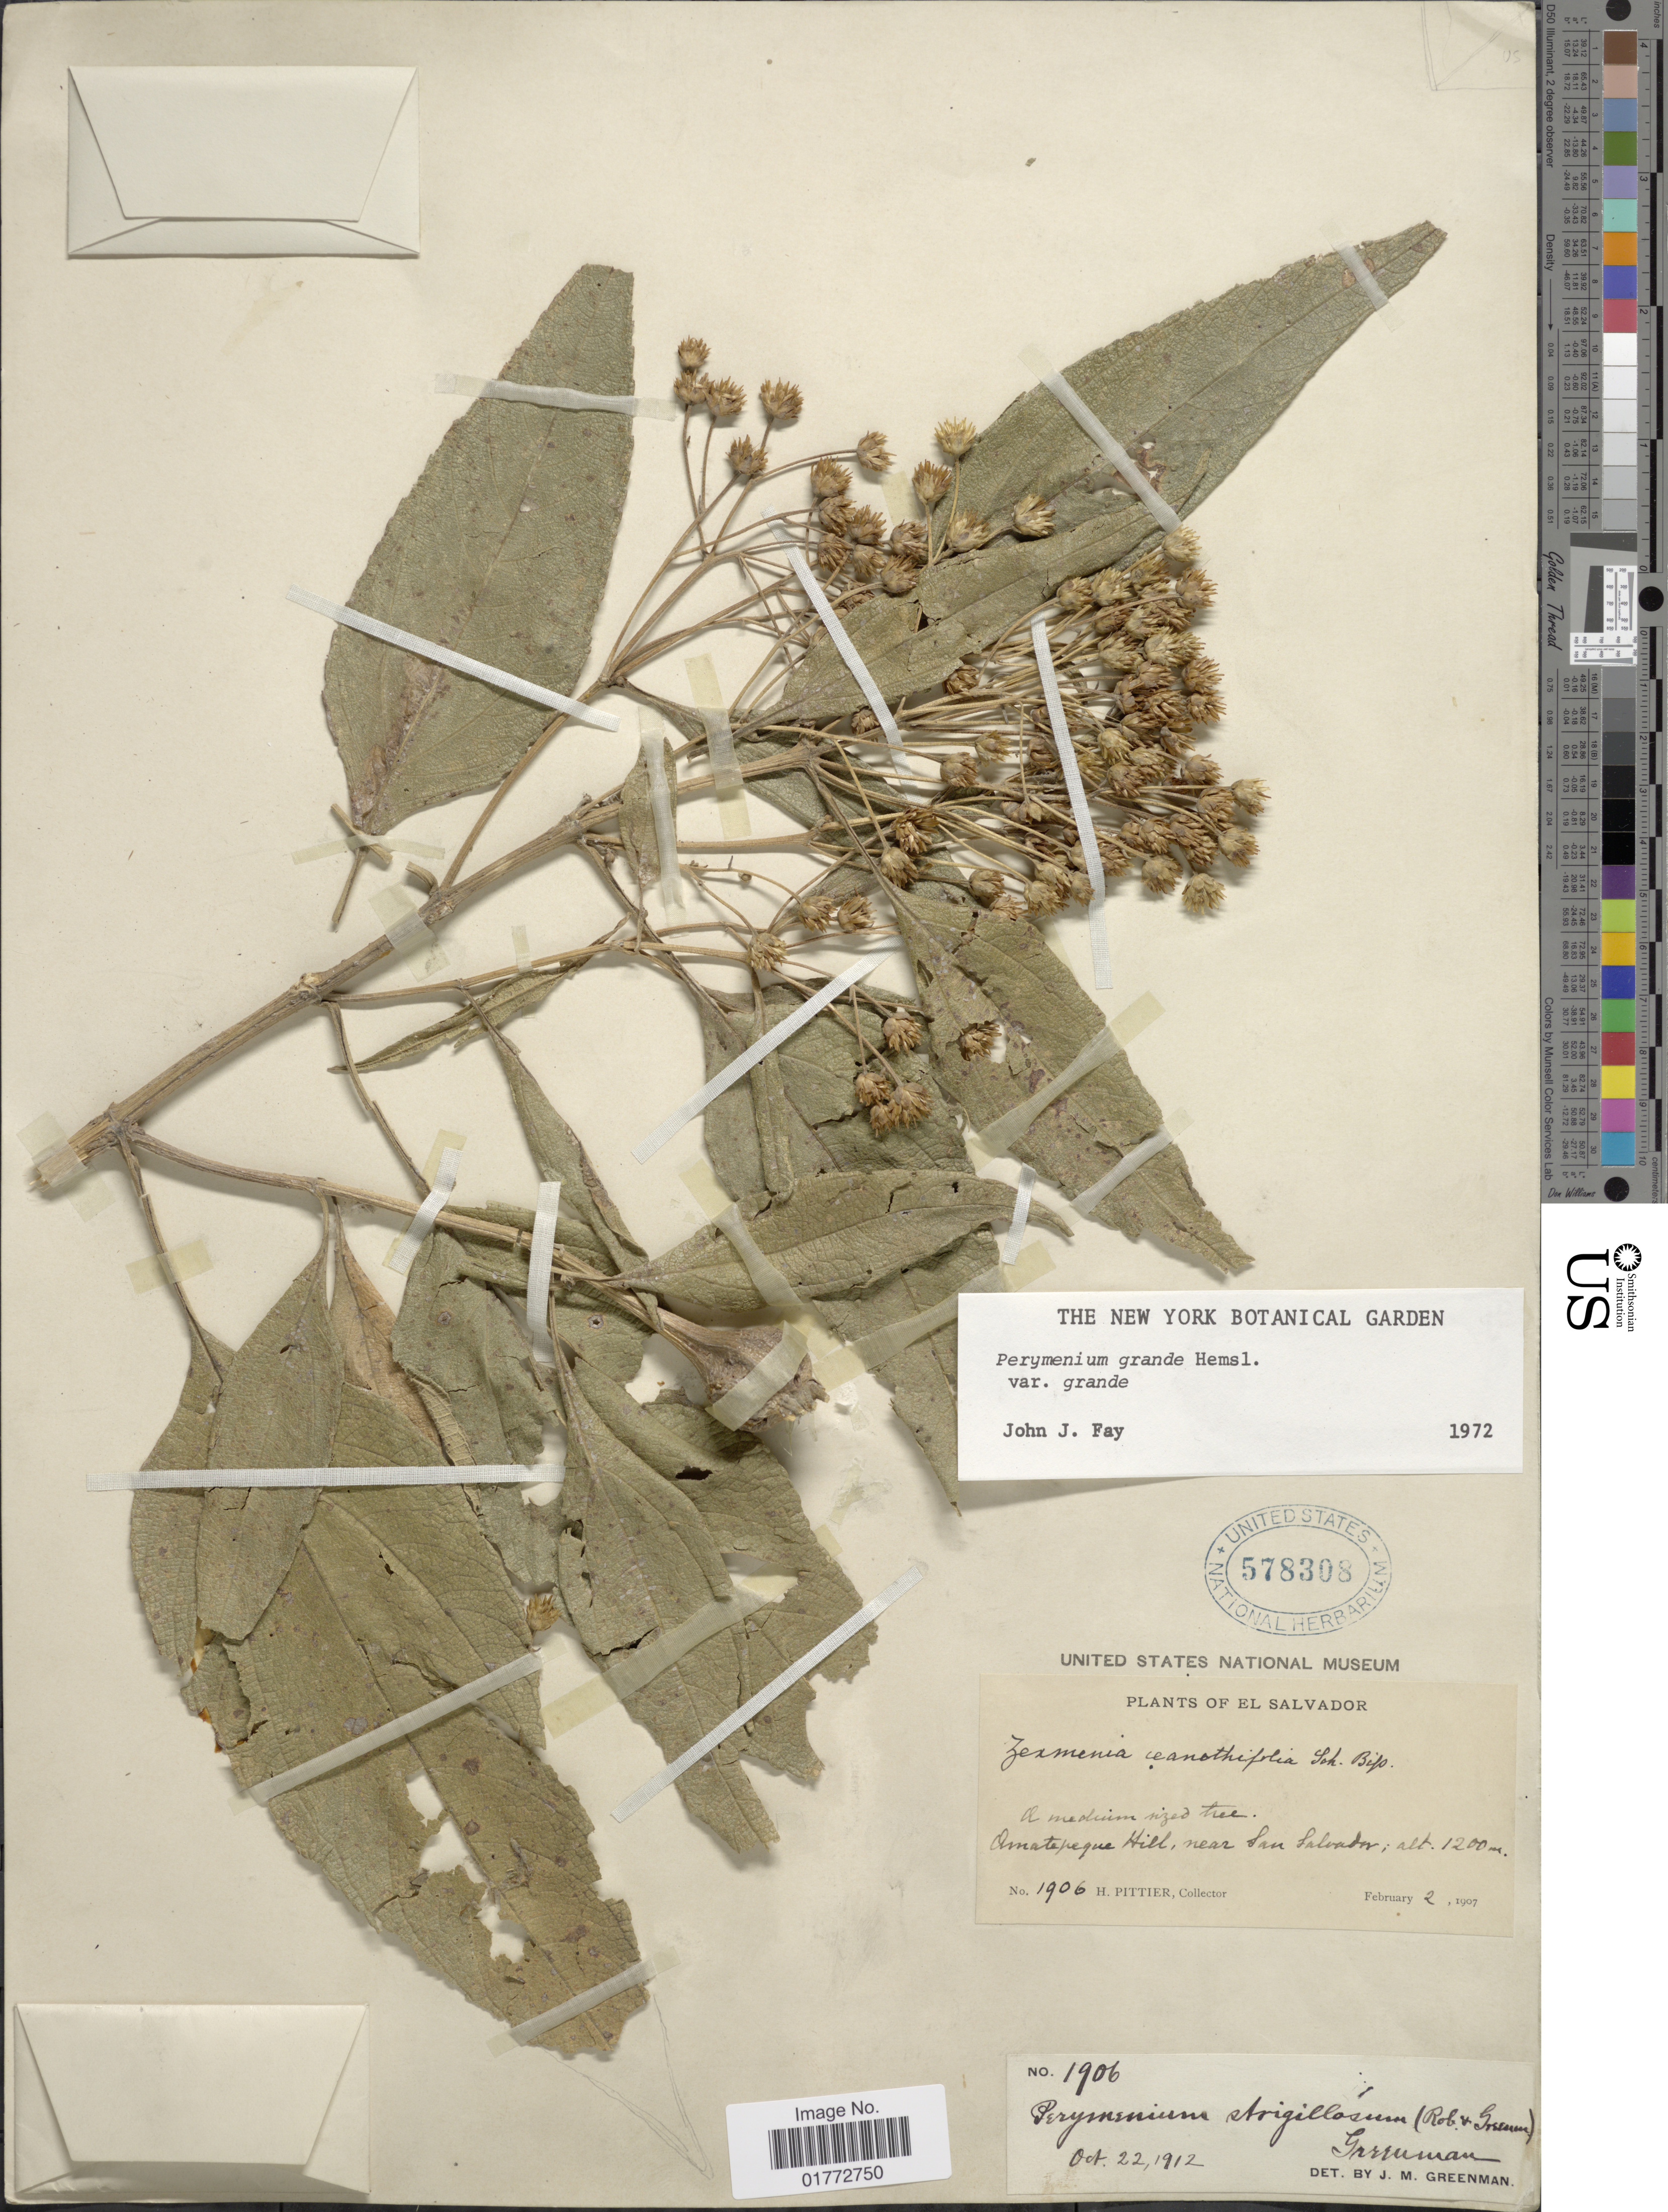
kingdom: Plantae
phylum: Tracheophyta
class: Magnoliopsida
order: Asterales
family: Asteraceae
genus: Perymenium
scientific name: Perymenium grande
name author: Hemsl.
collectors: H. F. Pittier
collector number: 1906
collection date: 1907-02-02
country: El Salvador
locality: Omatepeque Hill, near San Salvador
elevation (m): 1200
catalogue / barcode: US 578308